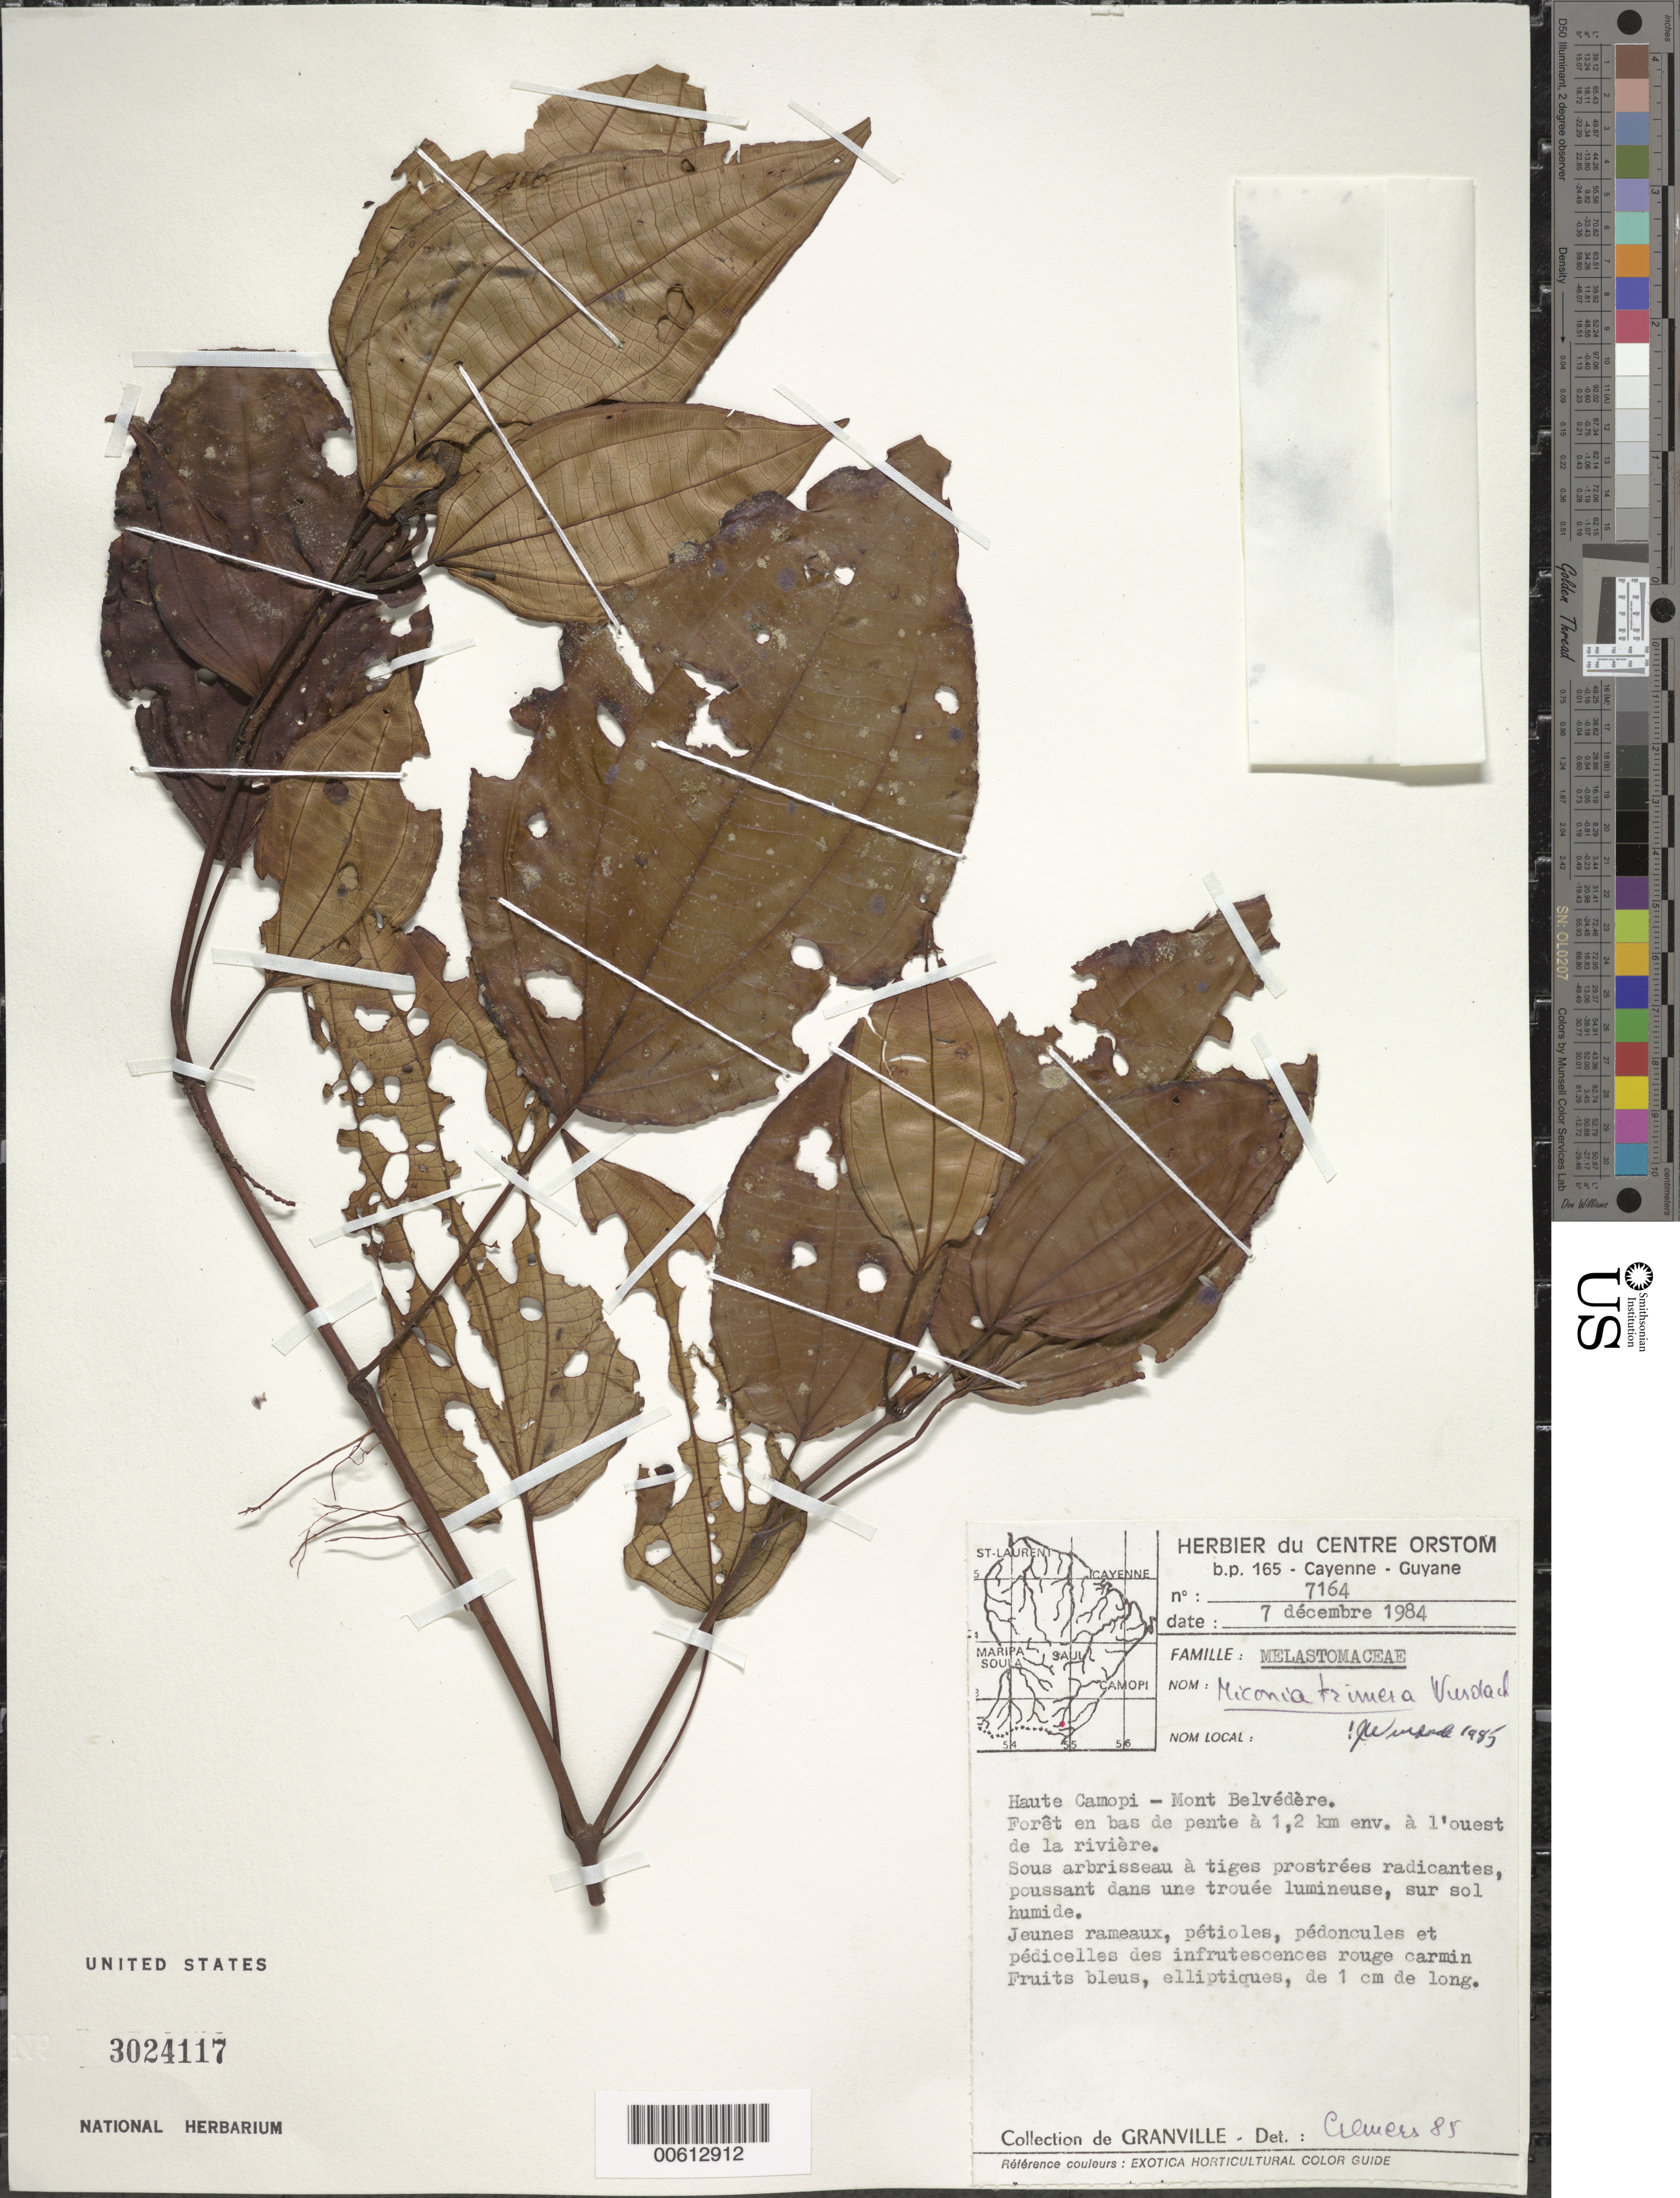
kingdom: Plantae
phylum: Tracheophyta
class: Magnoliopsida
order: Myrtales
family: Melastomataceae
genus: Miconia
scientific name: Miconia trimera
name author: Wurdack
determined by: Wurdack, John J., (US), US (UNITED STATES)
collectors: J.-J. de Granville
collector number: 7164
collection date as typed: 7-Dec-84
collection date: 1984-12-07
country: French Guiana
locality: Mont Belvédère, haute Camopi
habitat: Foret en bas de pente a 1.2km env a l'ouest de la riviere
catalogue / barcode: US 3024117